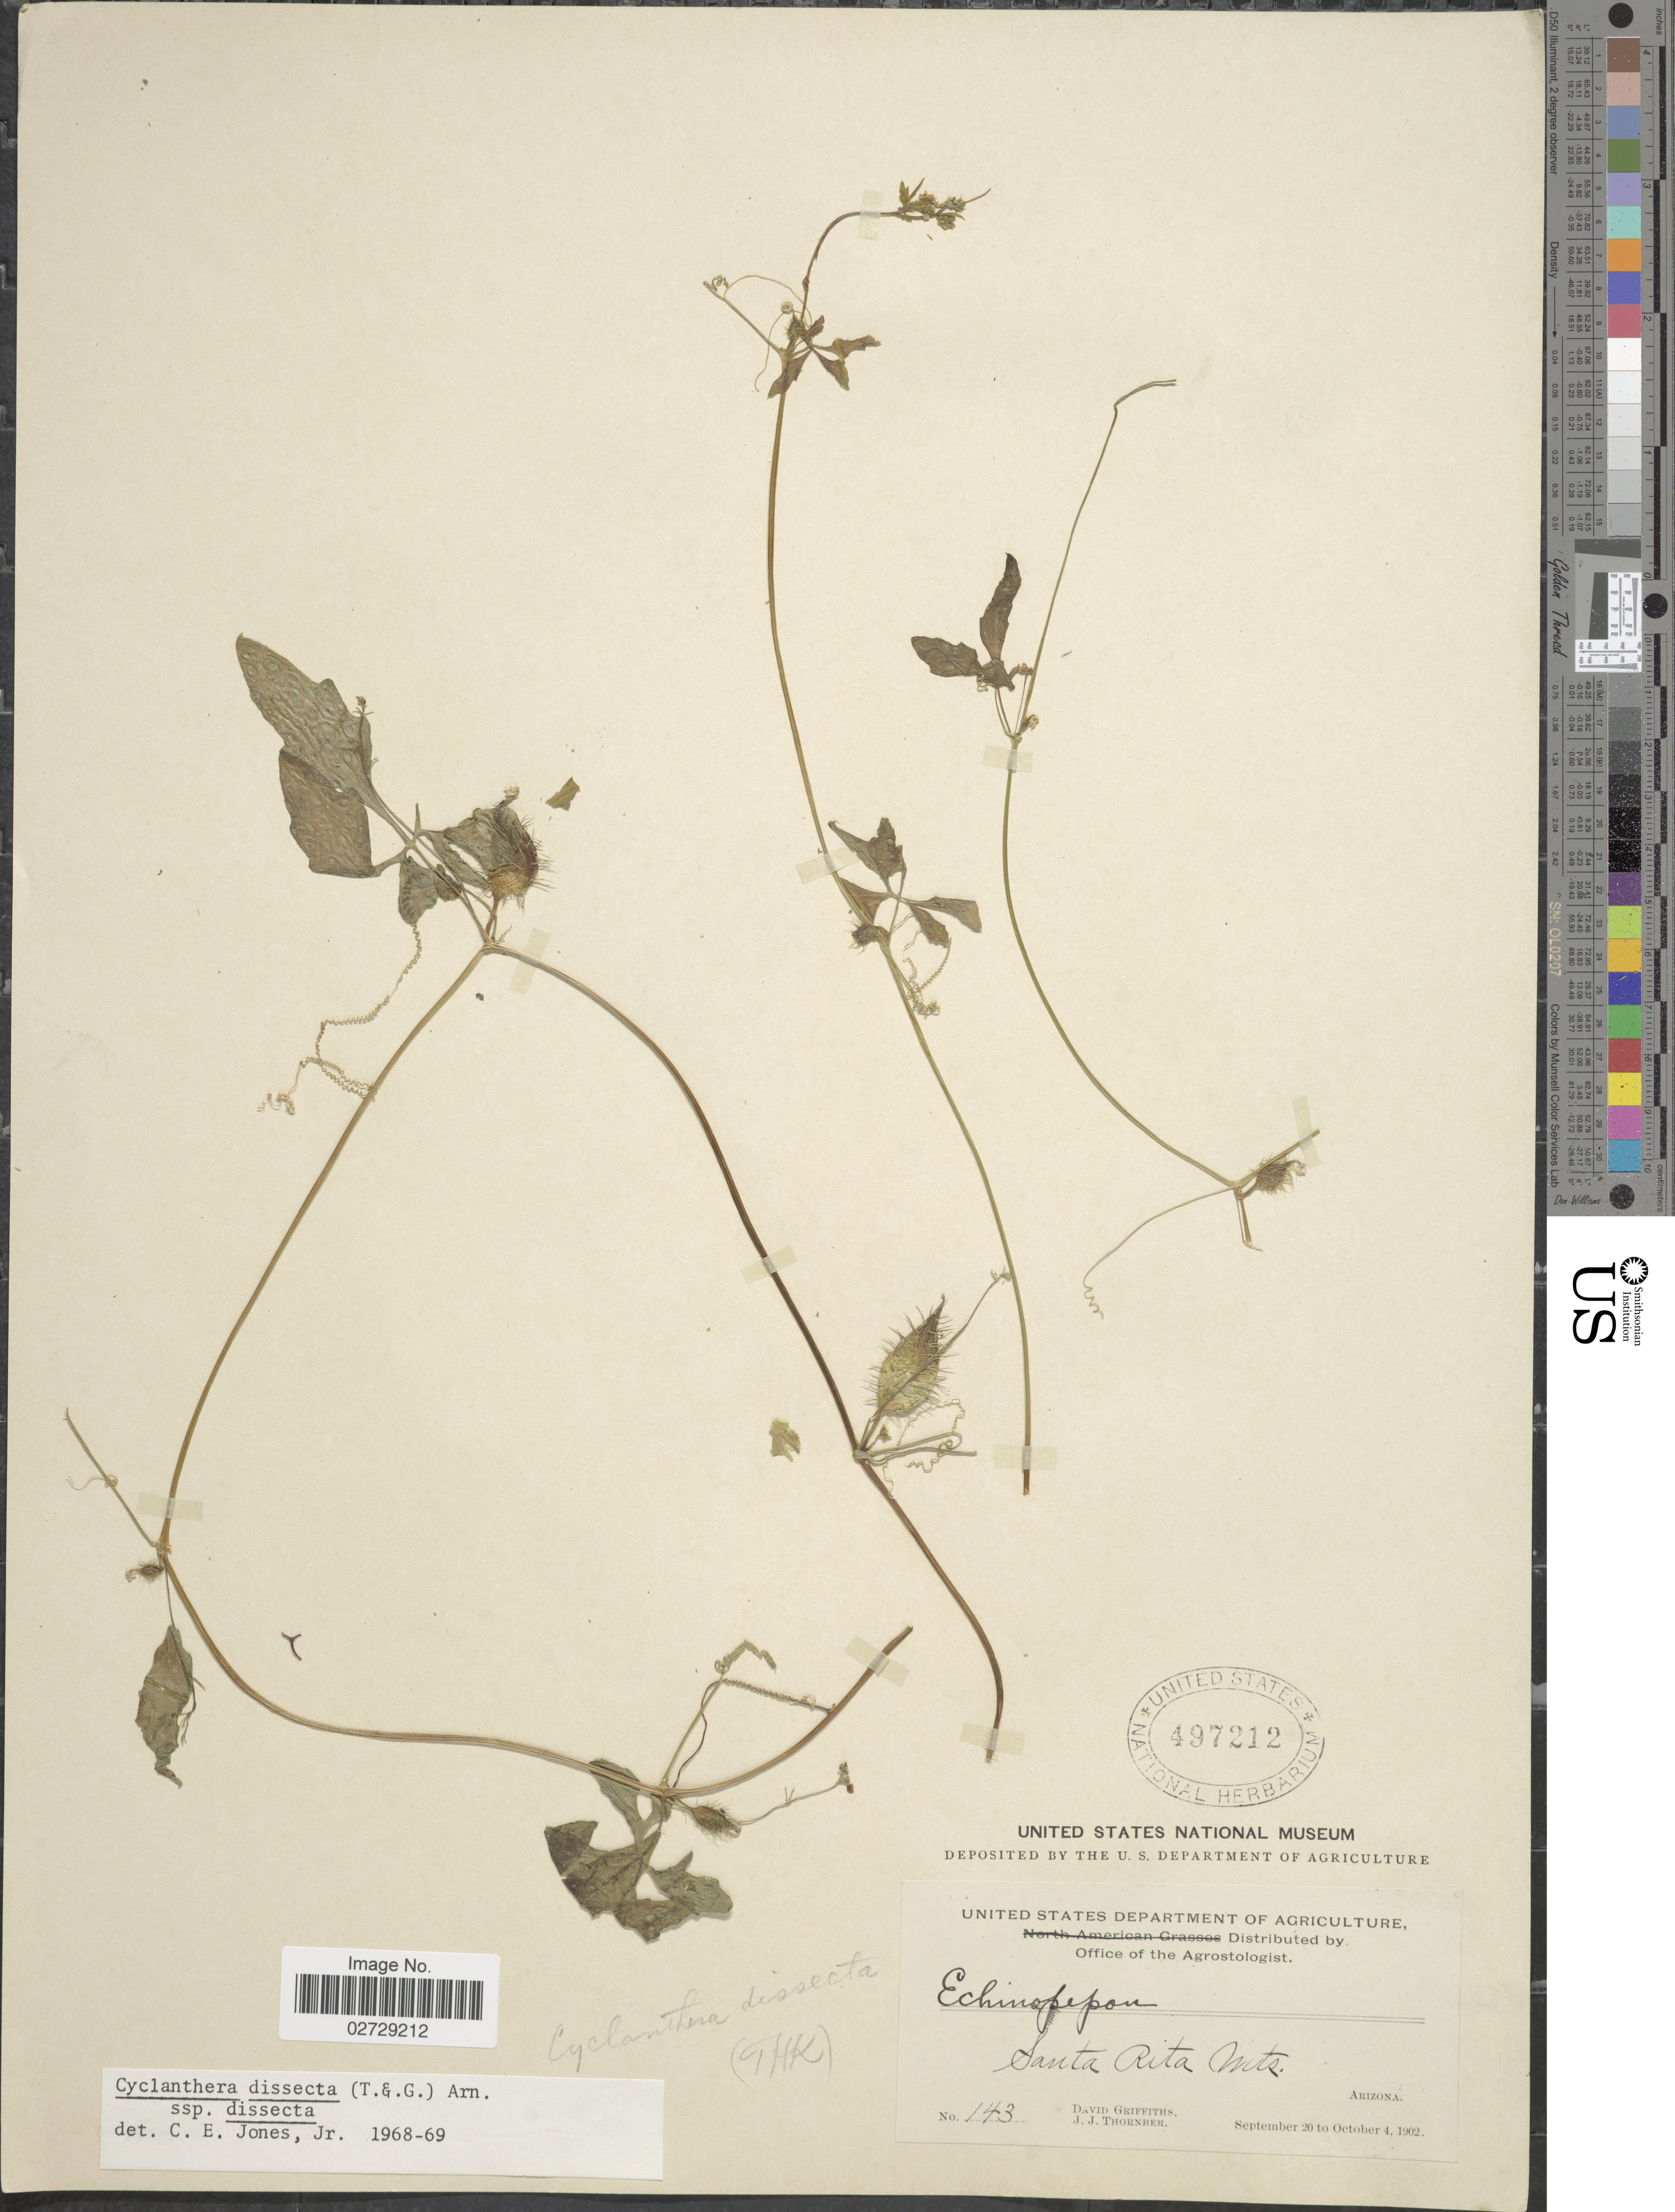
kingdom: Plantae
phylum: Tracheophyta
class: Magnoliopsida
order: Cucurbitales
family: Cucurbitaceae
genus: Cyclanthera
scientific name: Cyclanthera dissecta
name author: (Torr. & A. Gray) Arn.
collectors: D. Griffiths & J. Thornber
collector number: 143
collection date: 1902-09-20/1902-10-04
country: United States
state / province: Arizona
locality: Santa Rita Mts.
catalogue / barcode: US 497212